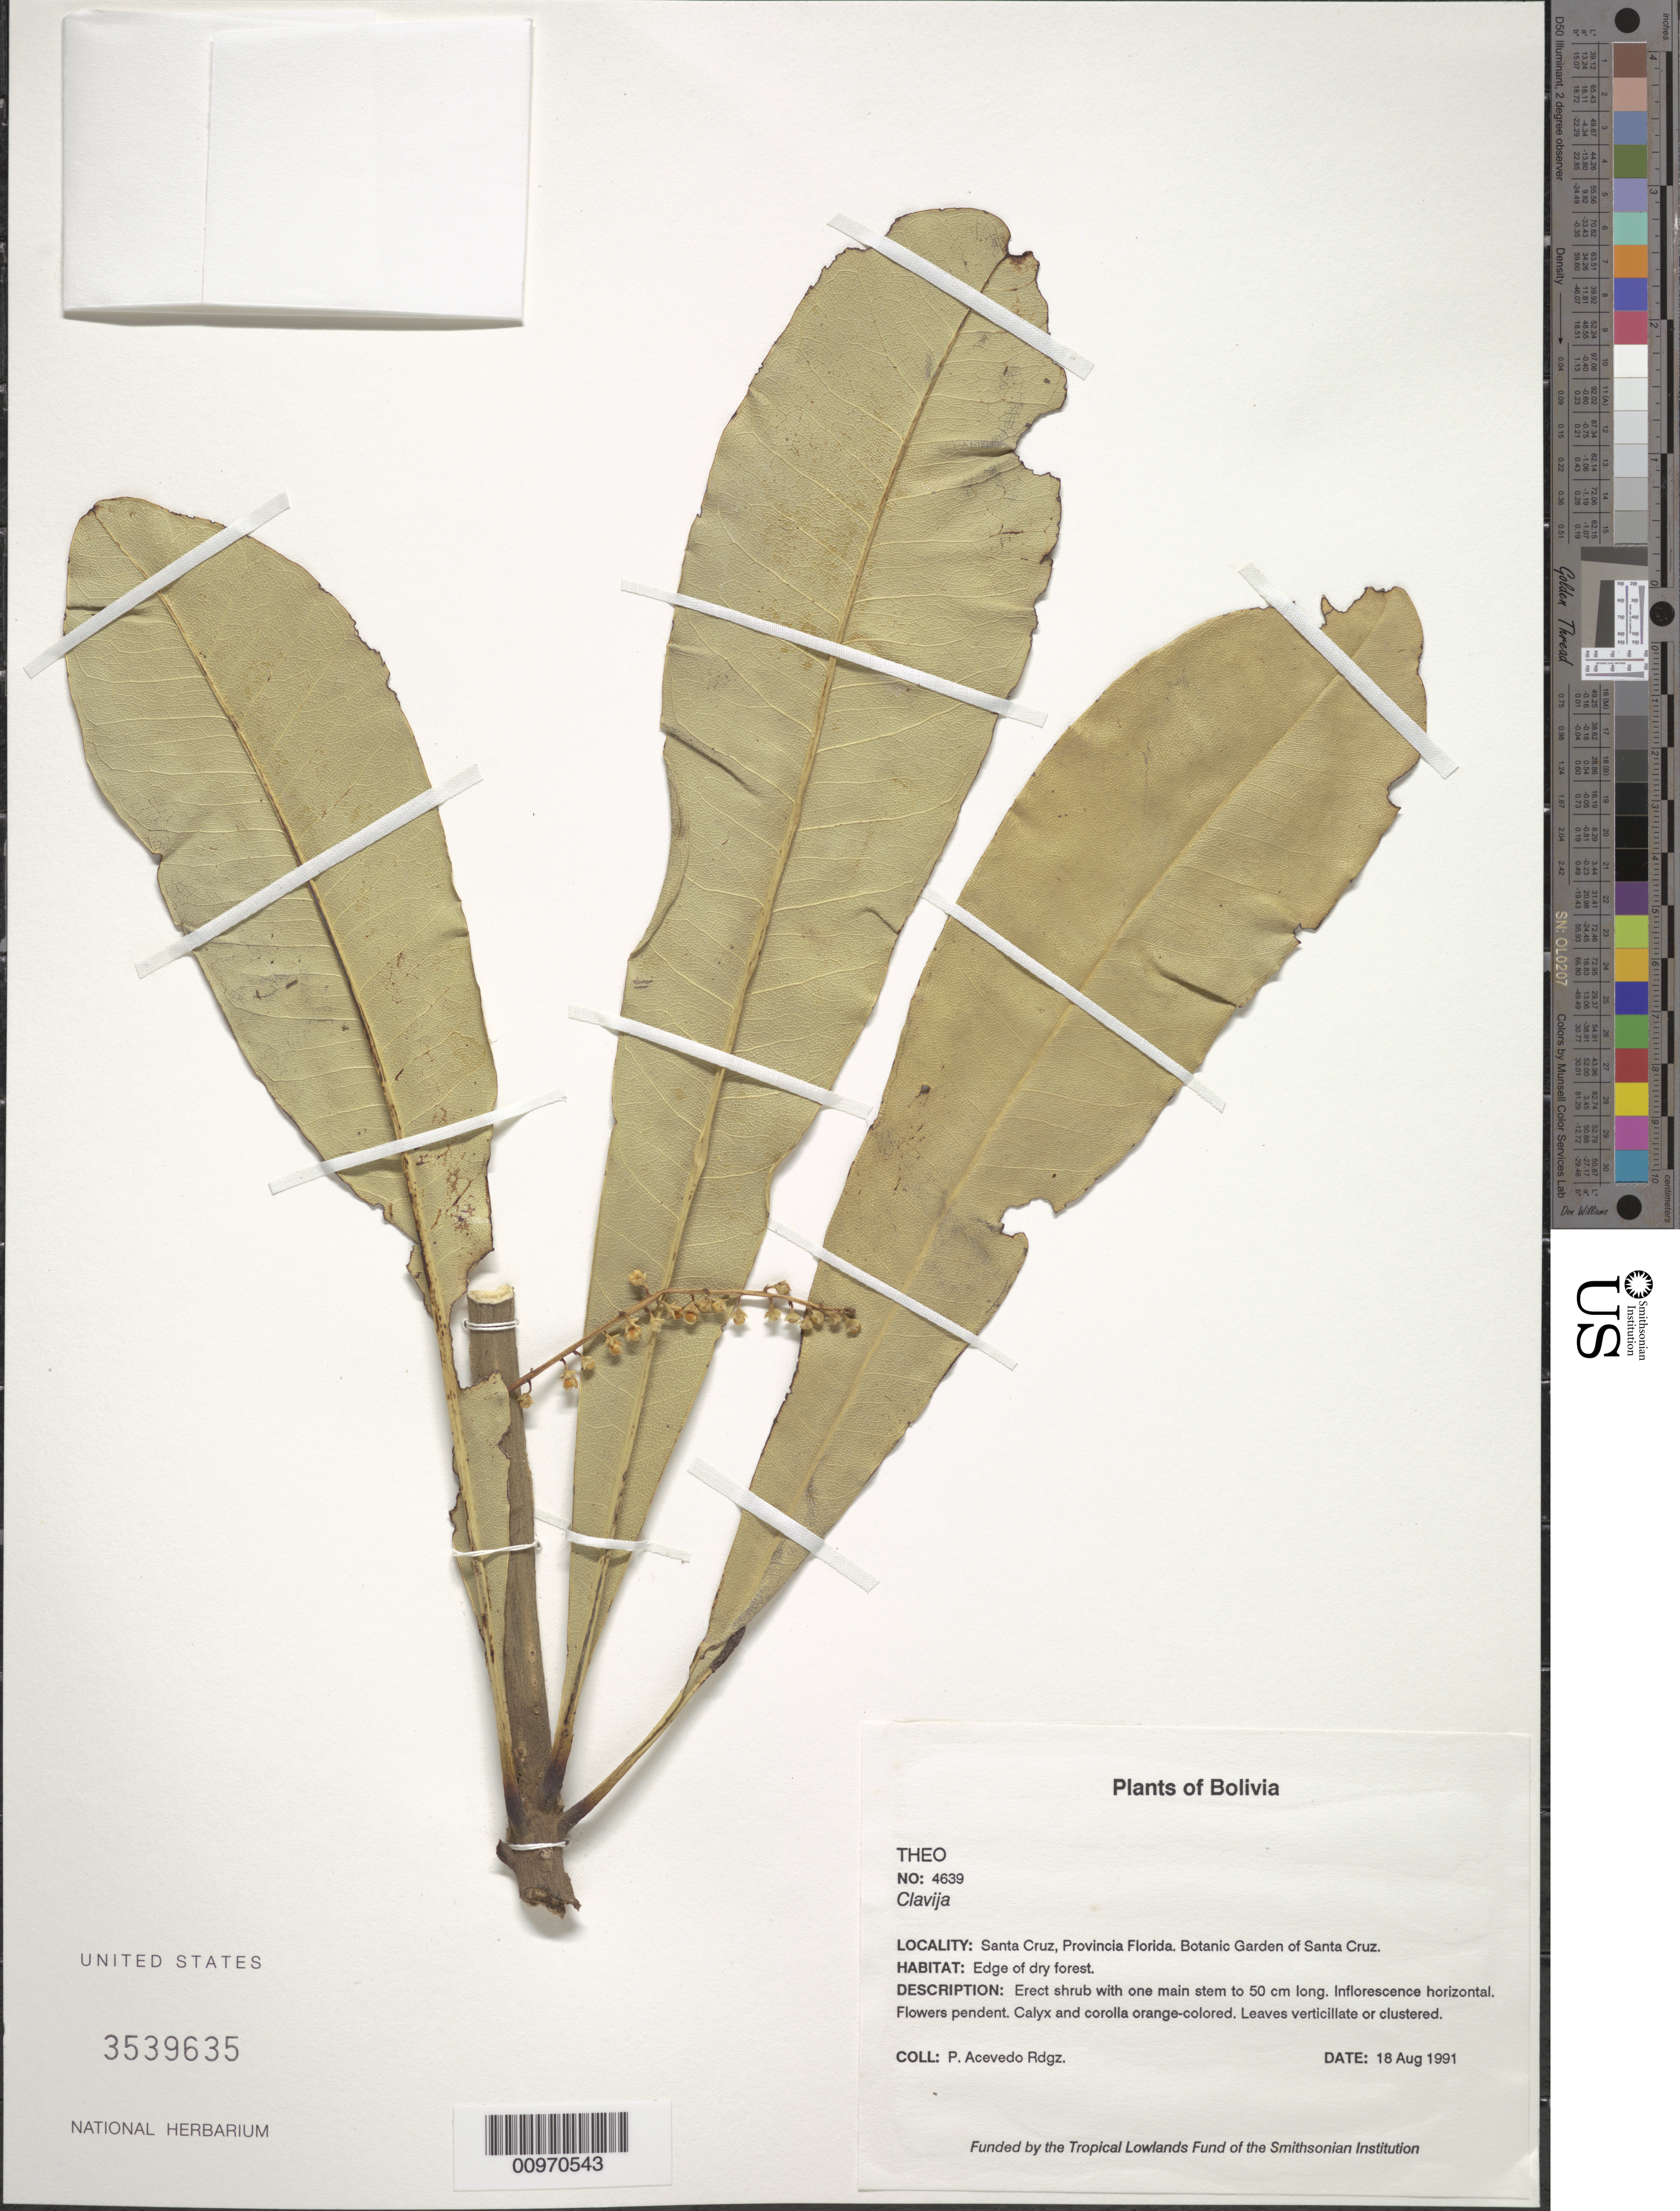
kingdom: Plantae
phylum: Tracheophyta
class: Magnoliopsida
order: Ericales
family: Primulaceae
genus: Clavija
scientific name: Clavija sp.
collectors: P. Acevedo-Rodr.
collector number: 4639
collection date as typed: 18 Aug 1991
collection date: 1991-08-18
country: Bolivia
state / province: Santa Cruz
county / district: Florida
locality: Depart. Santa Cruz, Provincia Florida. Botanic Garden of Depart. Santa Cruz.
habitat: Edge of dry forest.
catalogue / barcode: US 3539635